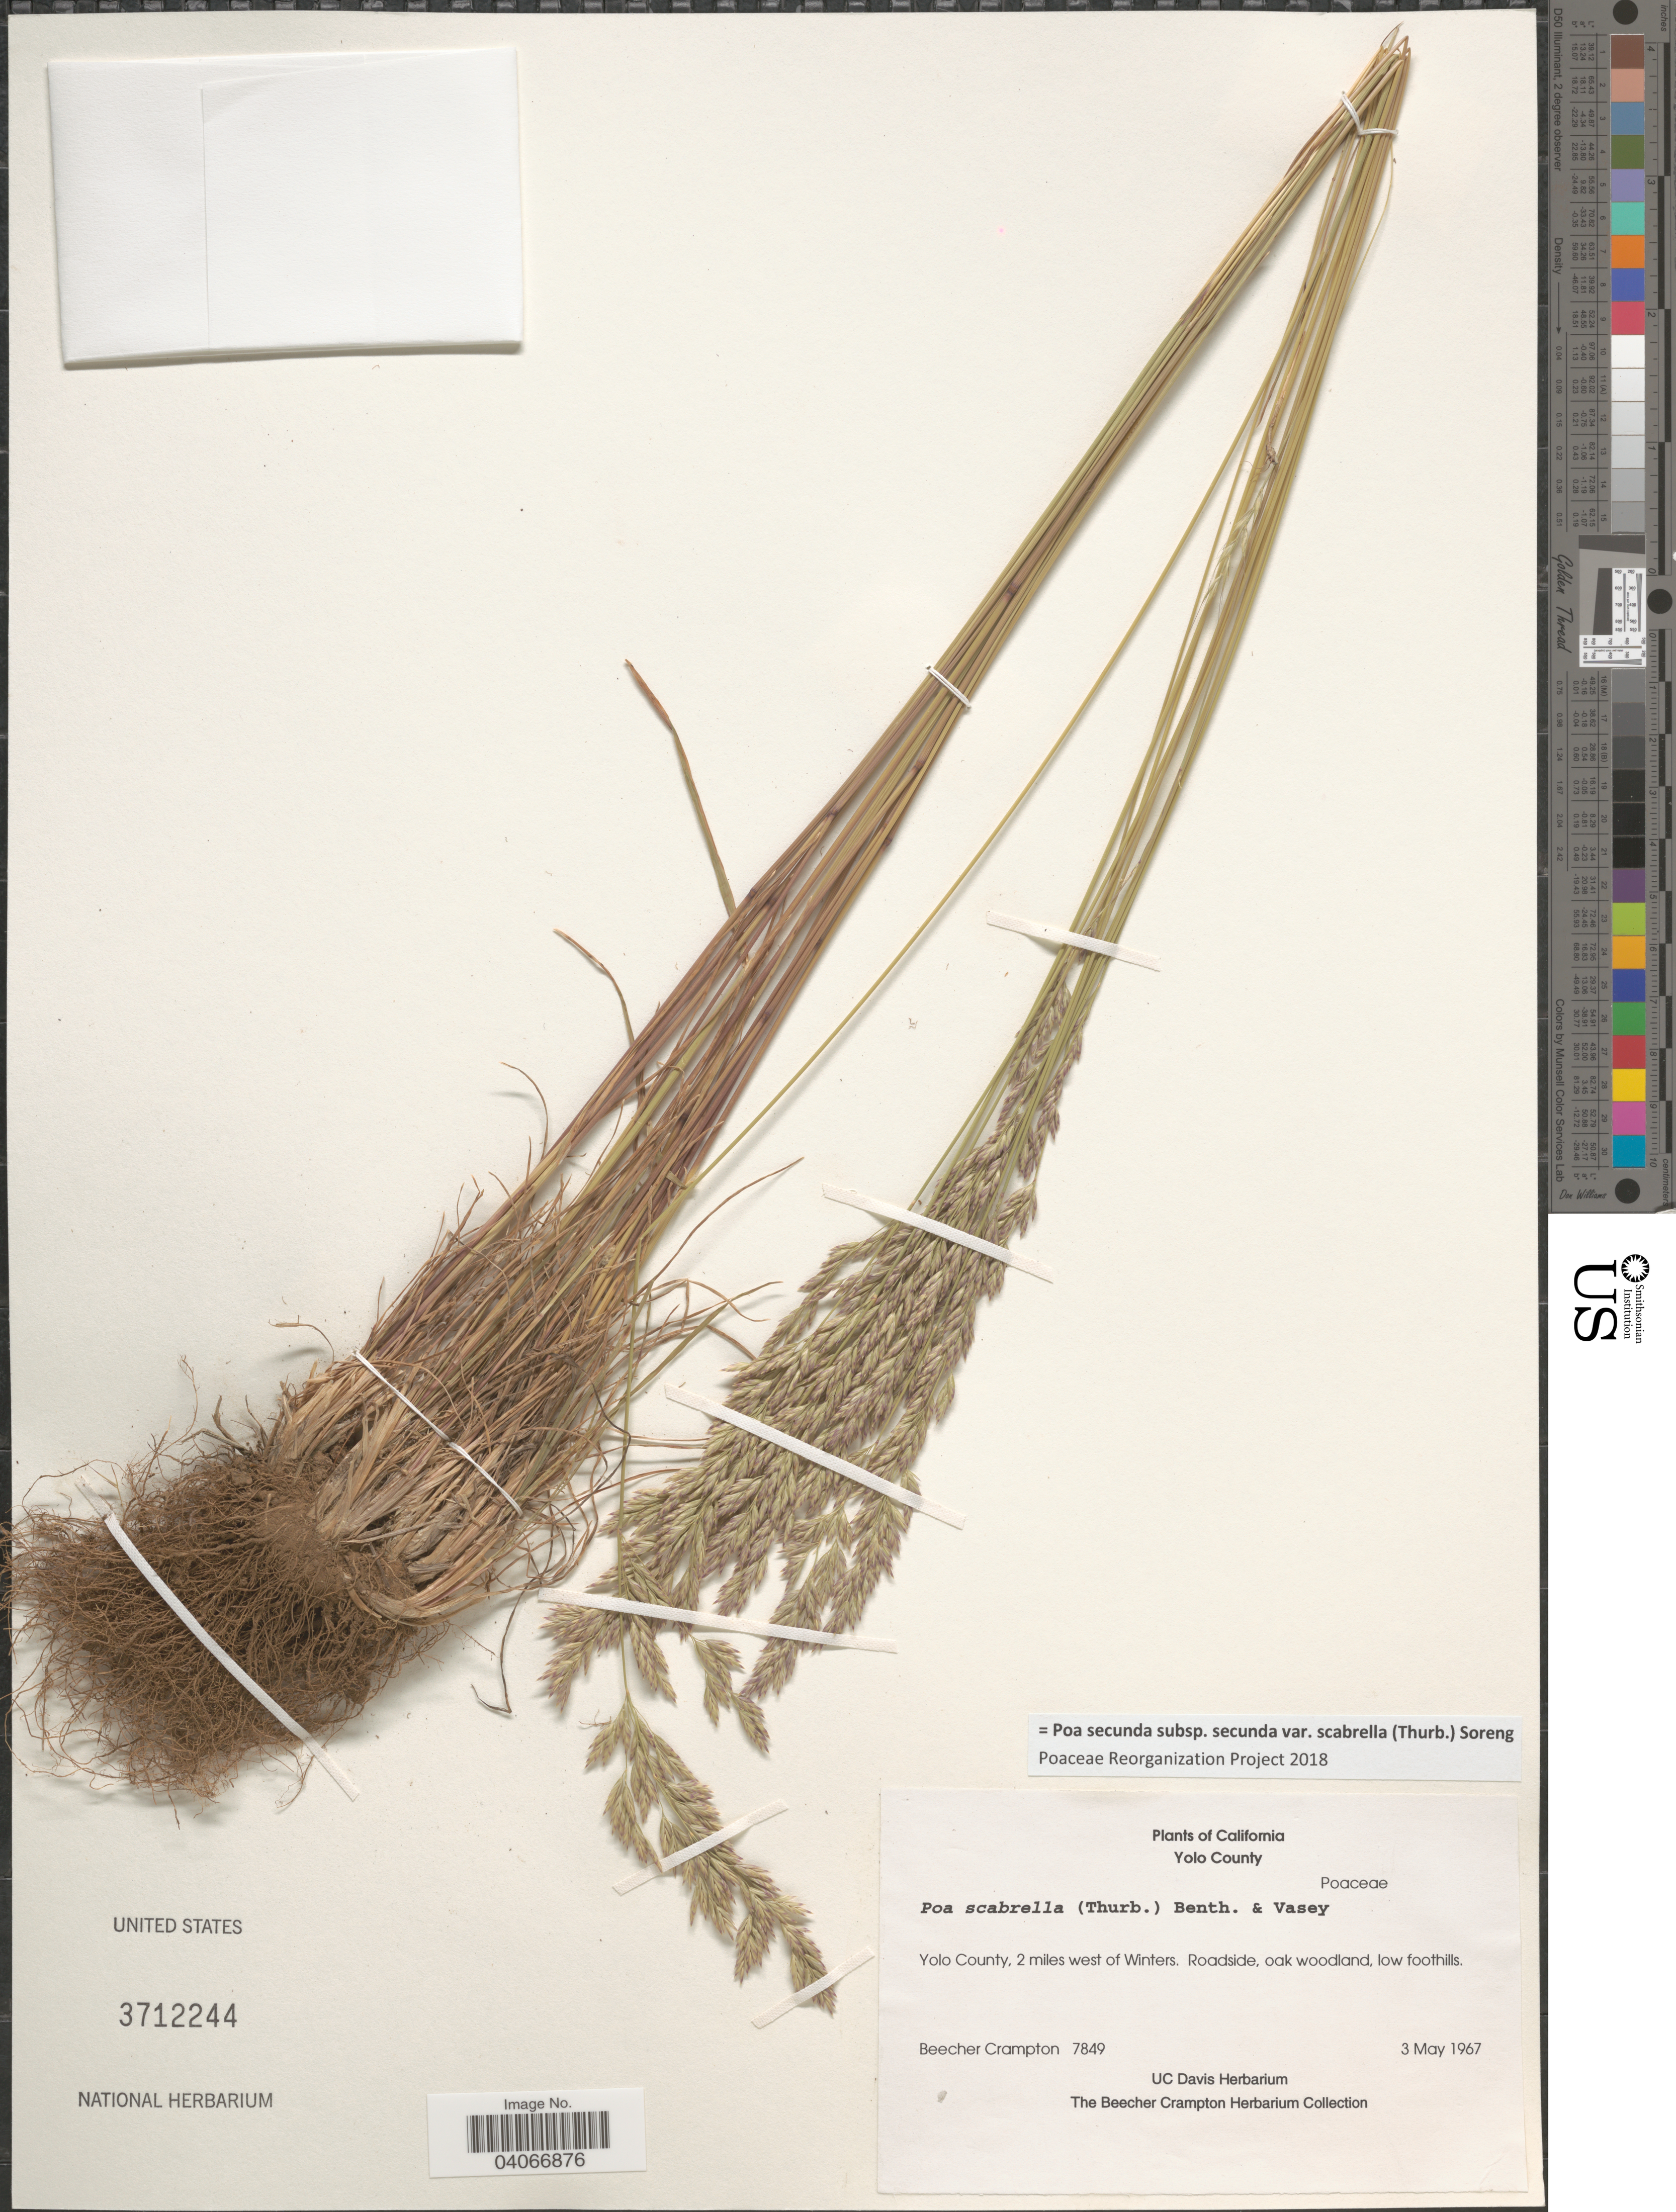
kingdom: Plantae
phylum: Tracheophyta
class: Liliopsida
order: Poales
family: Poaceae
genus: Poa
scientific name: Poa secunda subsp. secunda var. scabrella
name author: (Thurb.) Soreng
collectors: B. Crampton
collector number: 7849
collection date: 1967-05-03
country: United States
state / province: California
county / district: Yolo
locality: Yolo County. Yolo County, 2 miles west of Winters. Roadside, oak woodland, low foothills.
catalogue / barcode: US 3712244